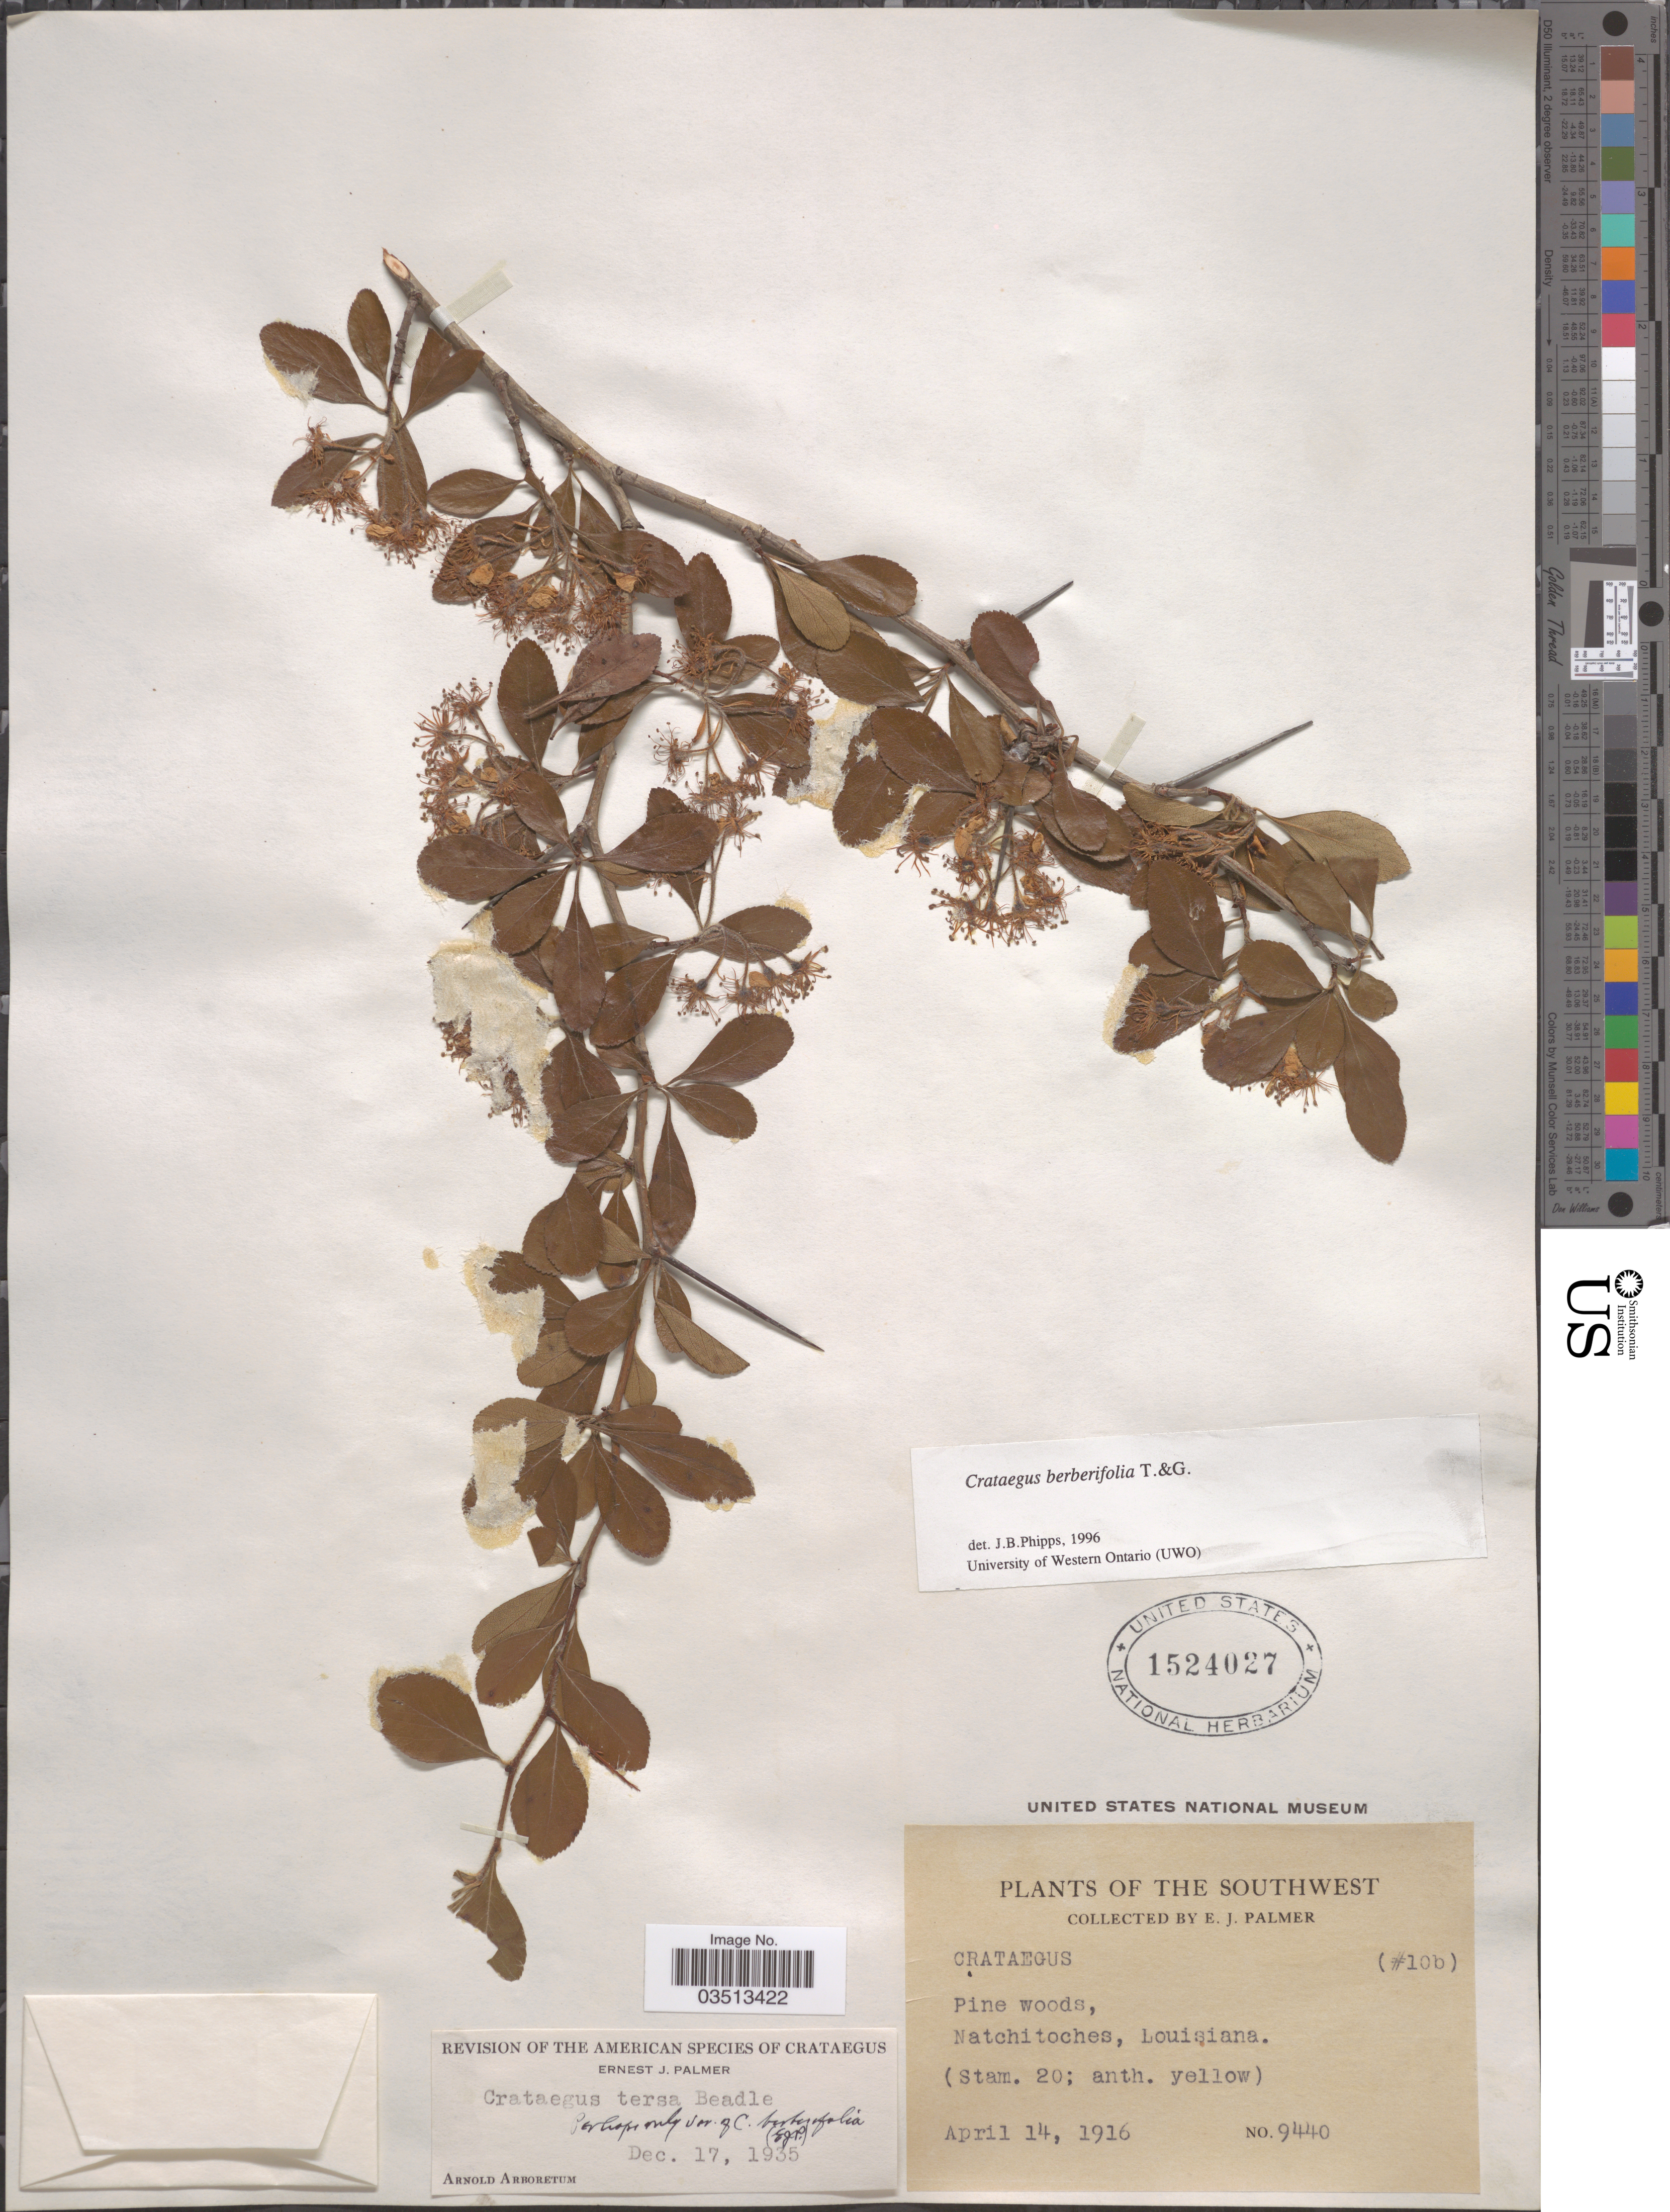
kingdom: Plantae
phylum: Tracheophyta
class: Magnoliopsida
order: Rosales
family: Rosaceae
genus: Crataegus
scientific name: Crataegus berberifolia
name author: Torr. & A. Gray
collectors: E. J. Palmer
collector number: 9440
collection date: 1916-04-14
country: United States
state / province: Louisiana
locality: The Southwest. Natchitoches.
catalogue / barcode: US 1524027